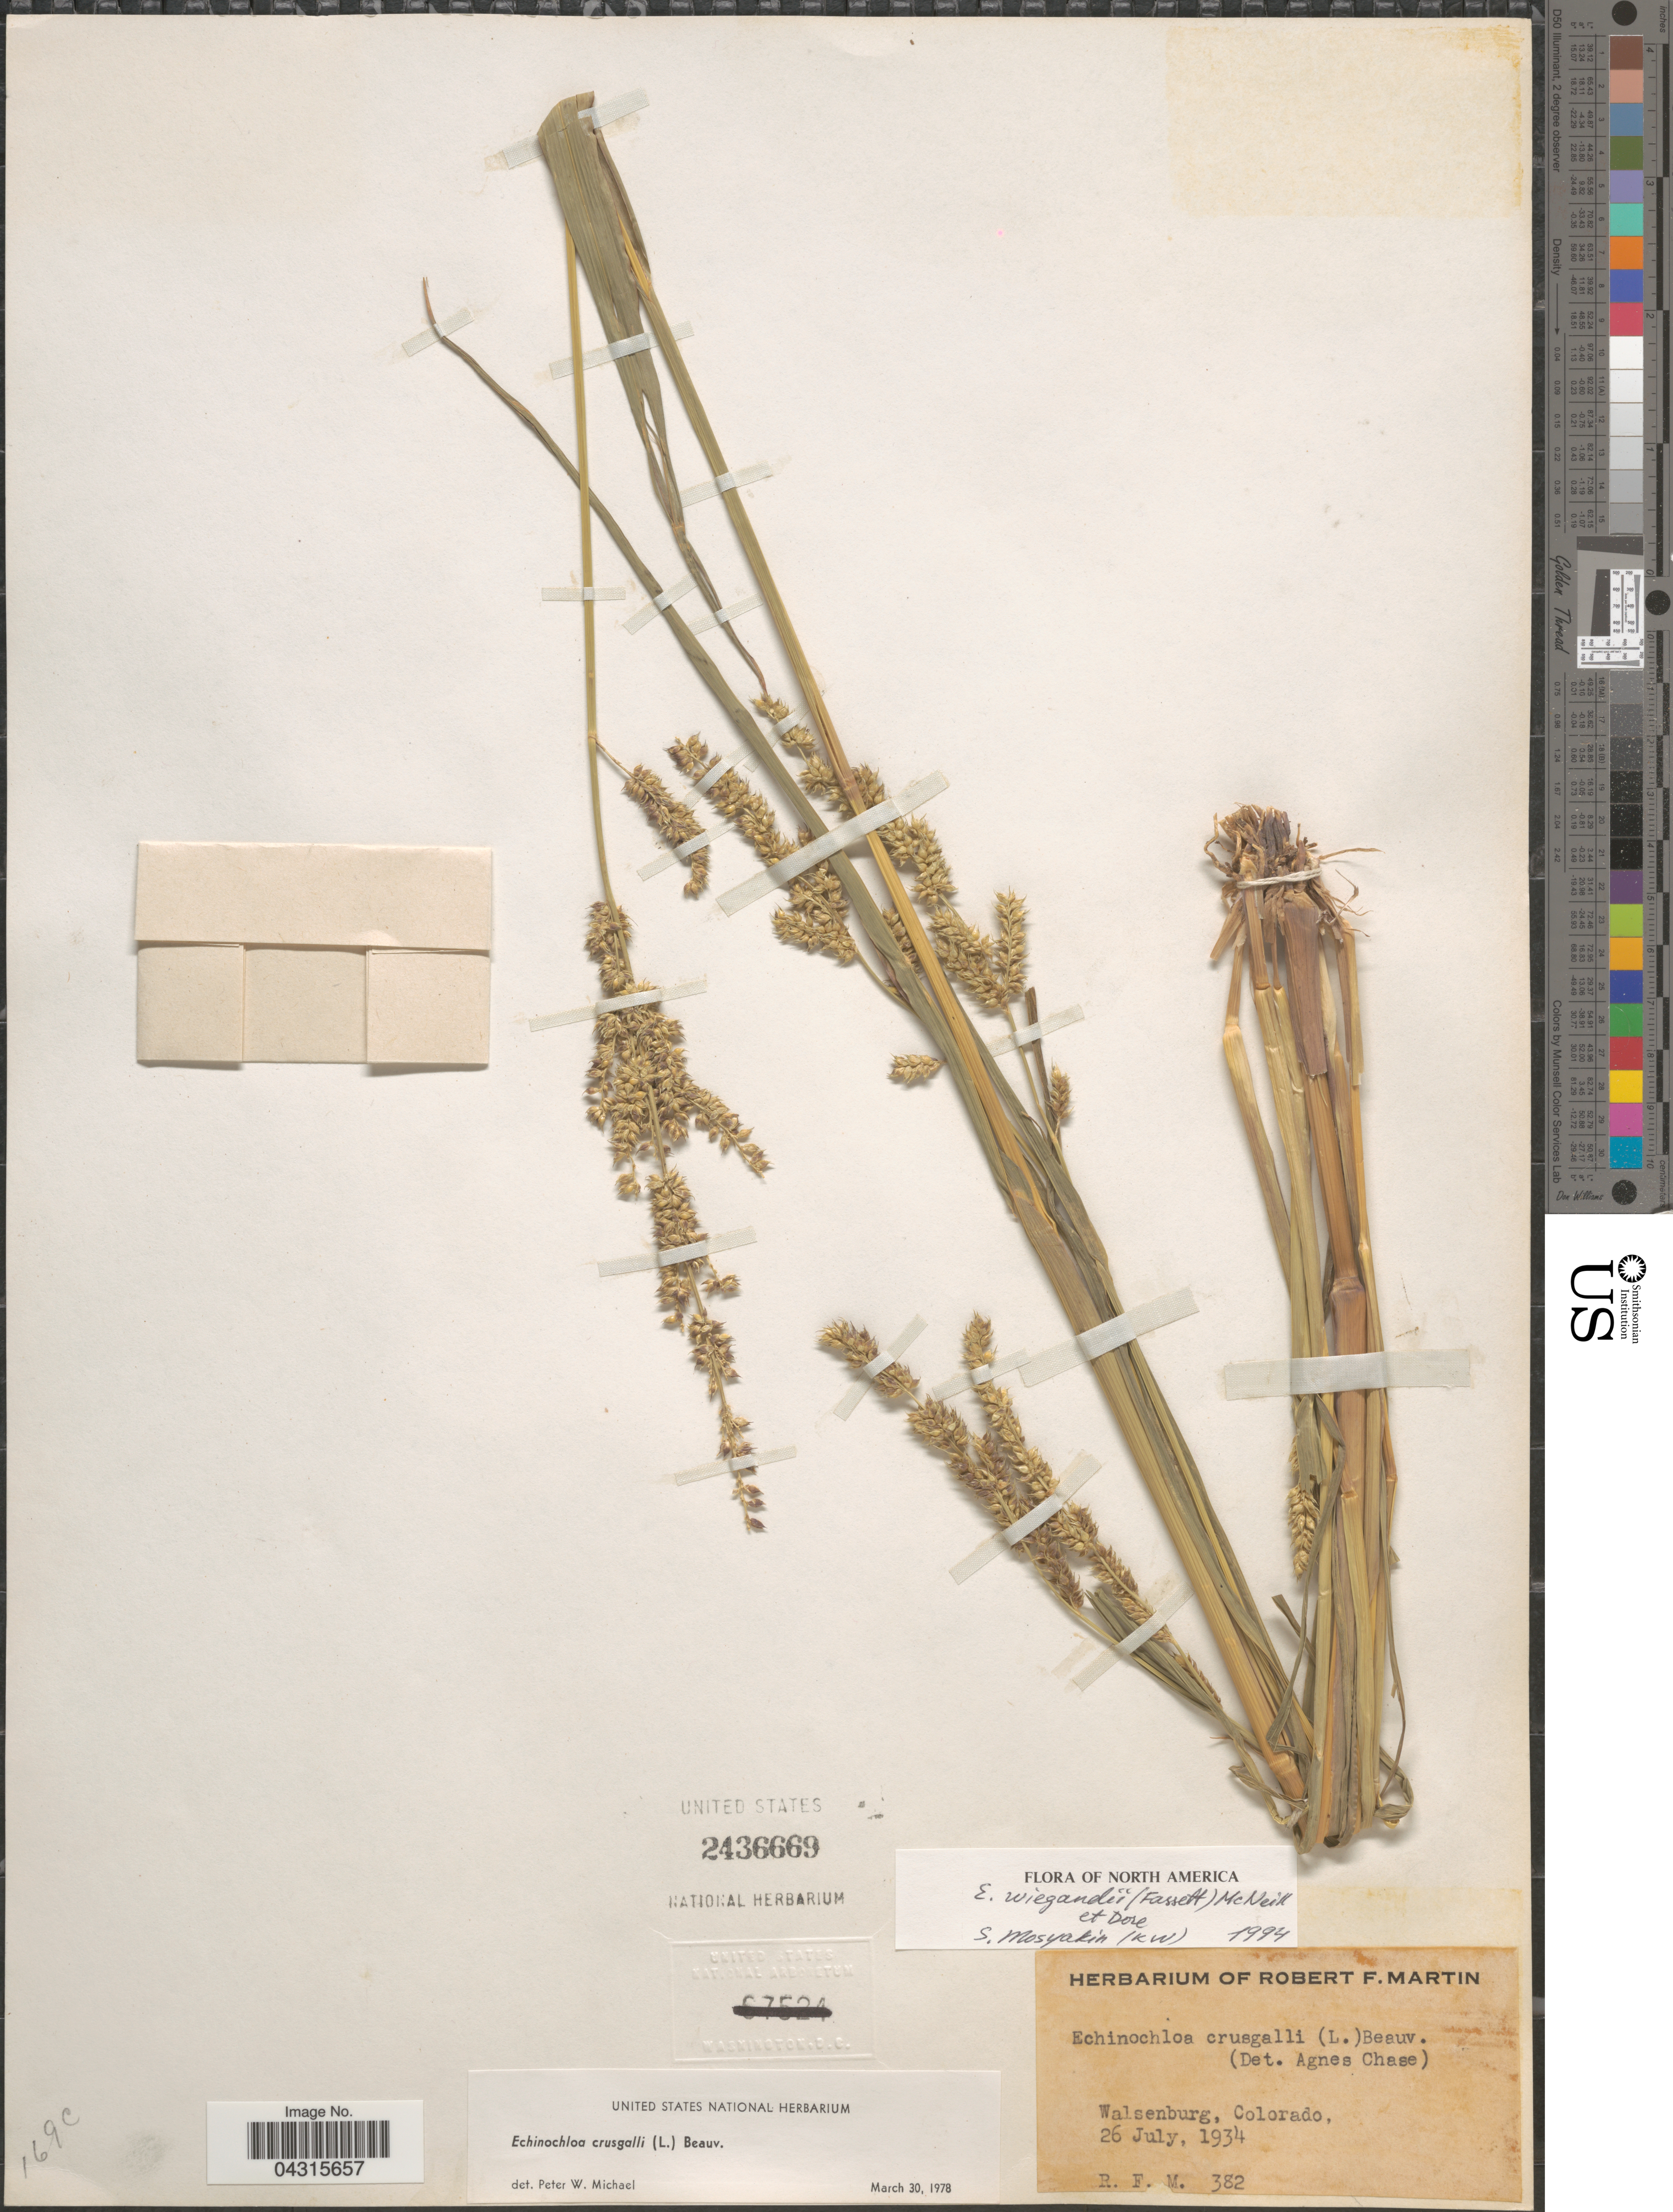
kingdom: Plantae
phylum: Tracheophyta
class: Liliopsida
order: Poales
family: Poaceae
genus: Echinochloa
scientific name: Echinochloa muricata var. microstachya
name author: Wiegand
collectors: R. F. Martin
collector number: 382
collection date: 1934-07-26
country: United States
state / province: Colorado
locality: Walsenburg.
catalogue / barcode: US 2436669